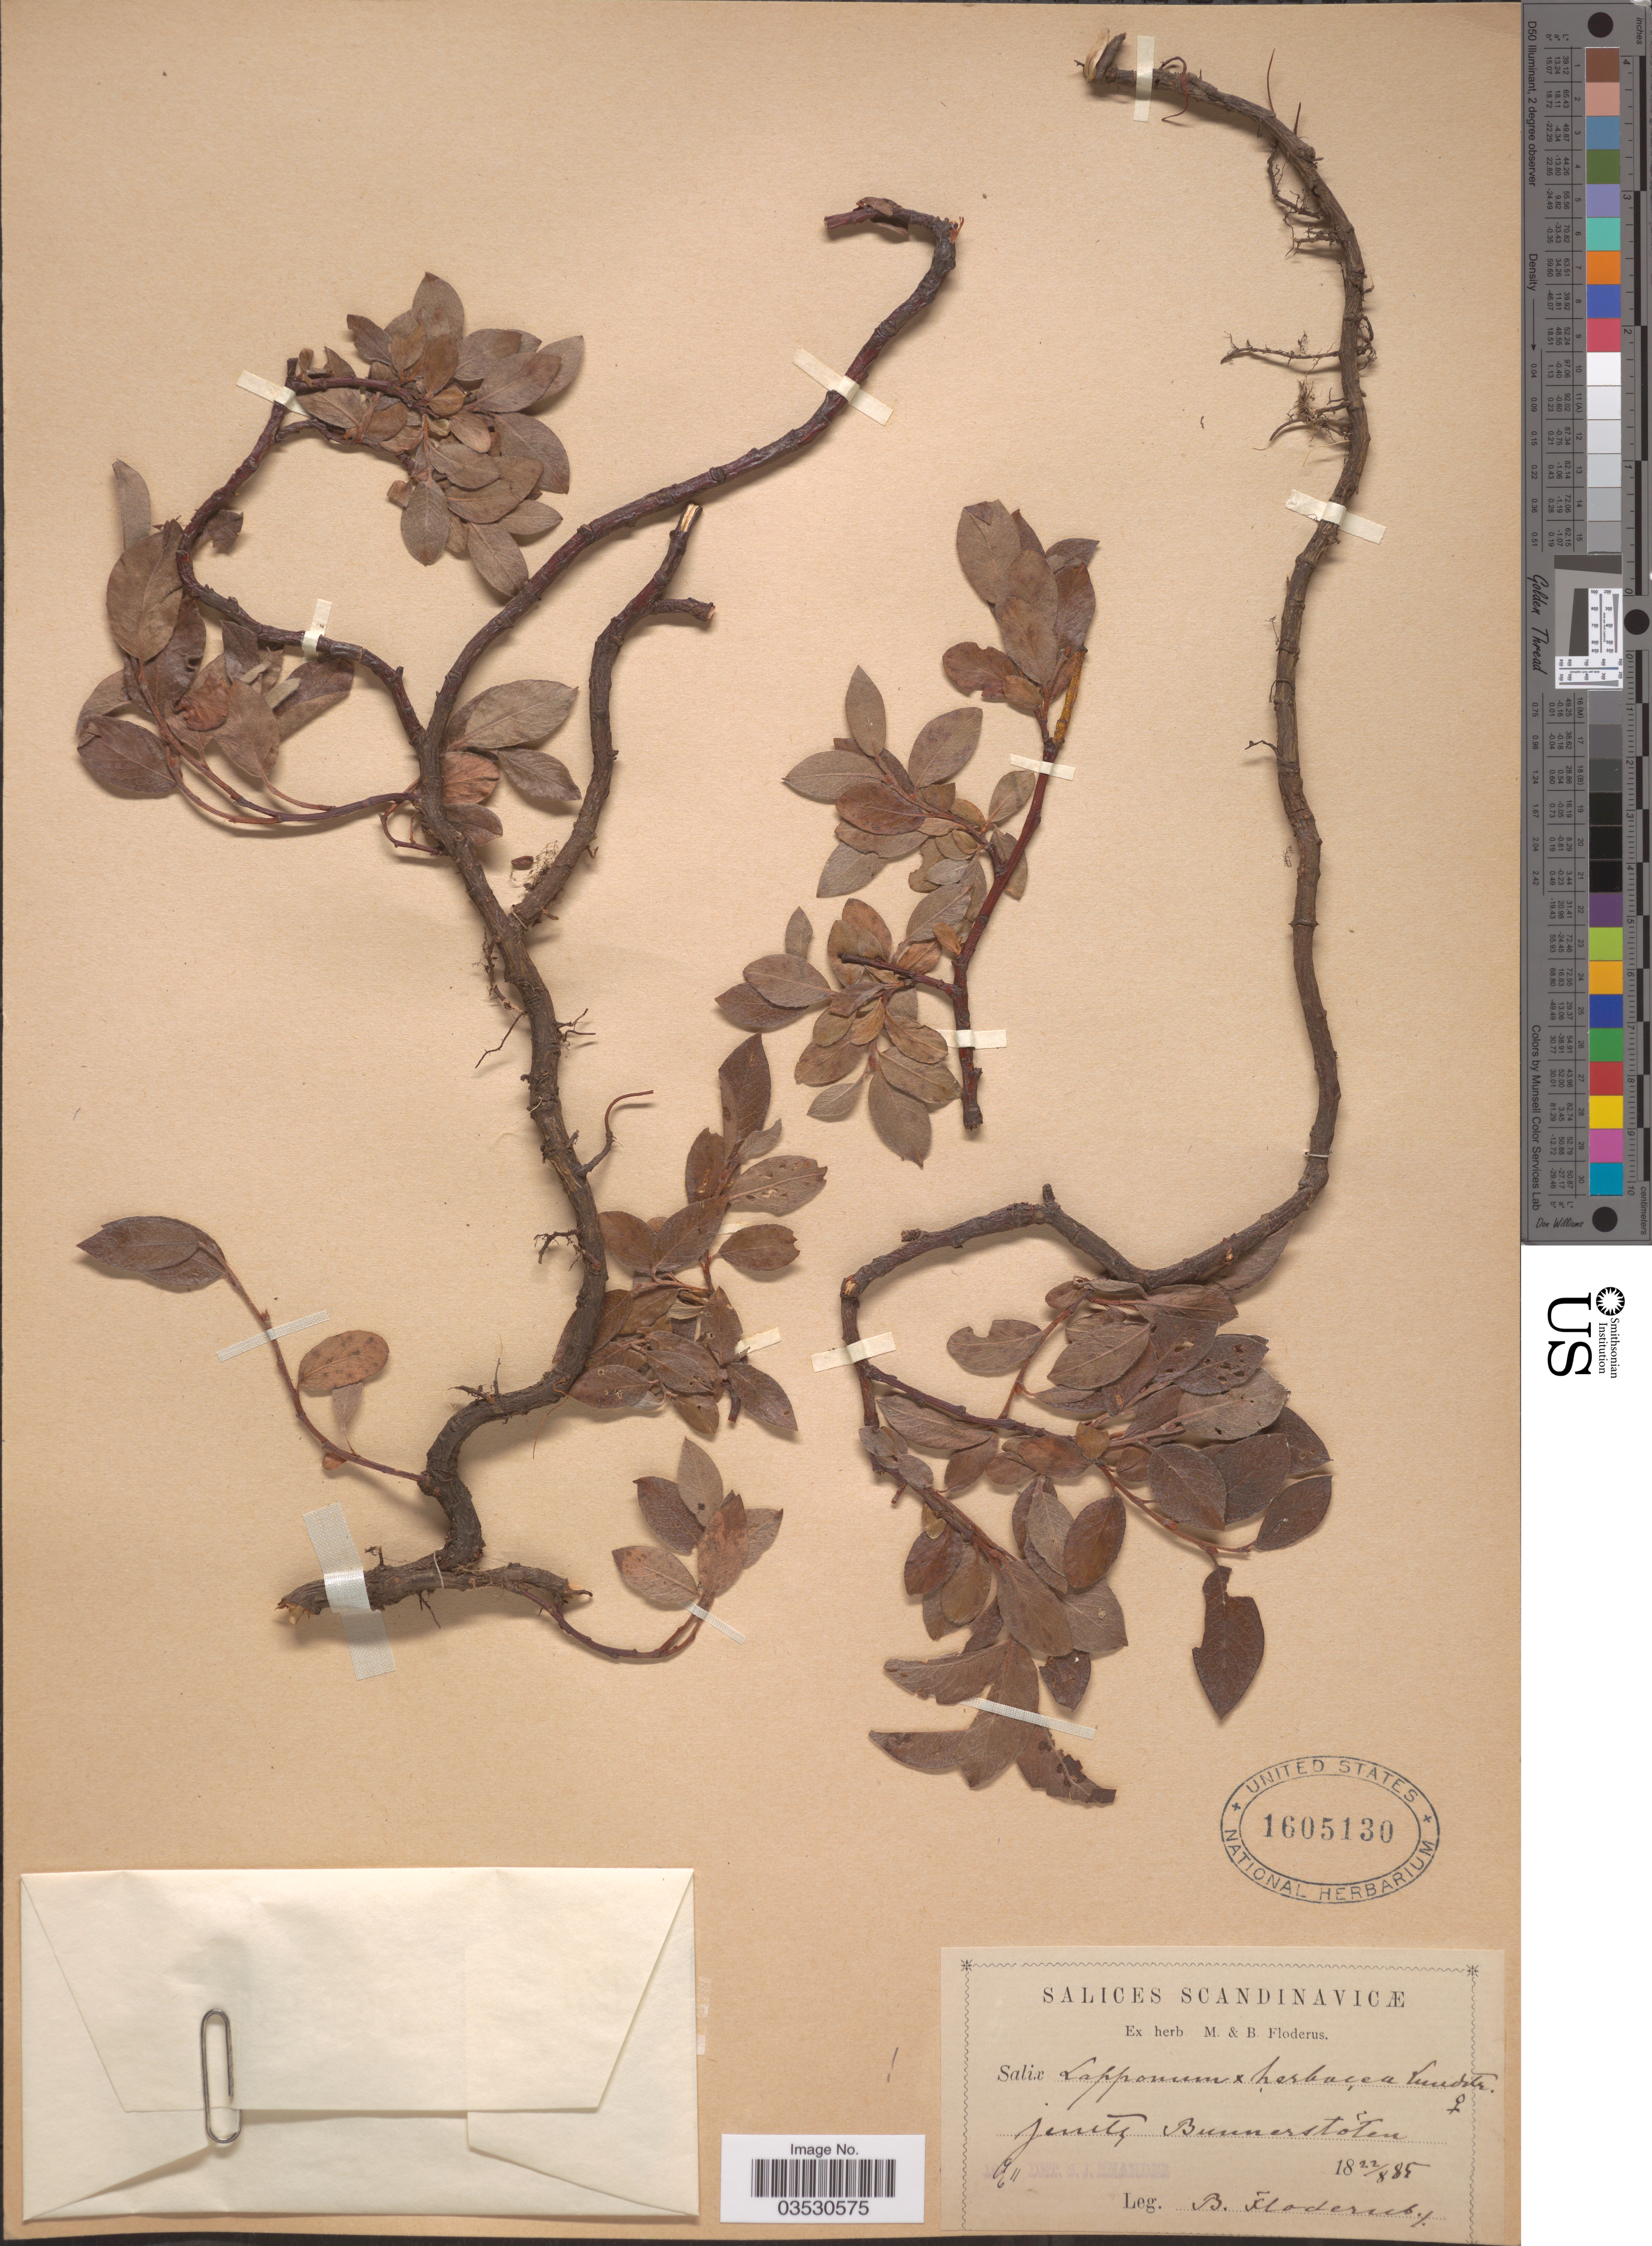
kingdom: Plantae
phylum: Tracheophyta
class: Magnoliopsida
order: Malpighiales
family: Salicaceae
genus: Salix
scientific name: Salix herbacea x S. lapponum L.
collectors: B. G. O. Floderus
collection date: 1885-08-22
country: Sweden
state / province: Jämtland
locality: Scandinavicæ. Jemtl. Bunnerstoten.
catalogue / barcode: US 1605130